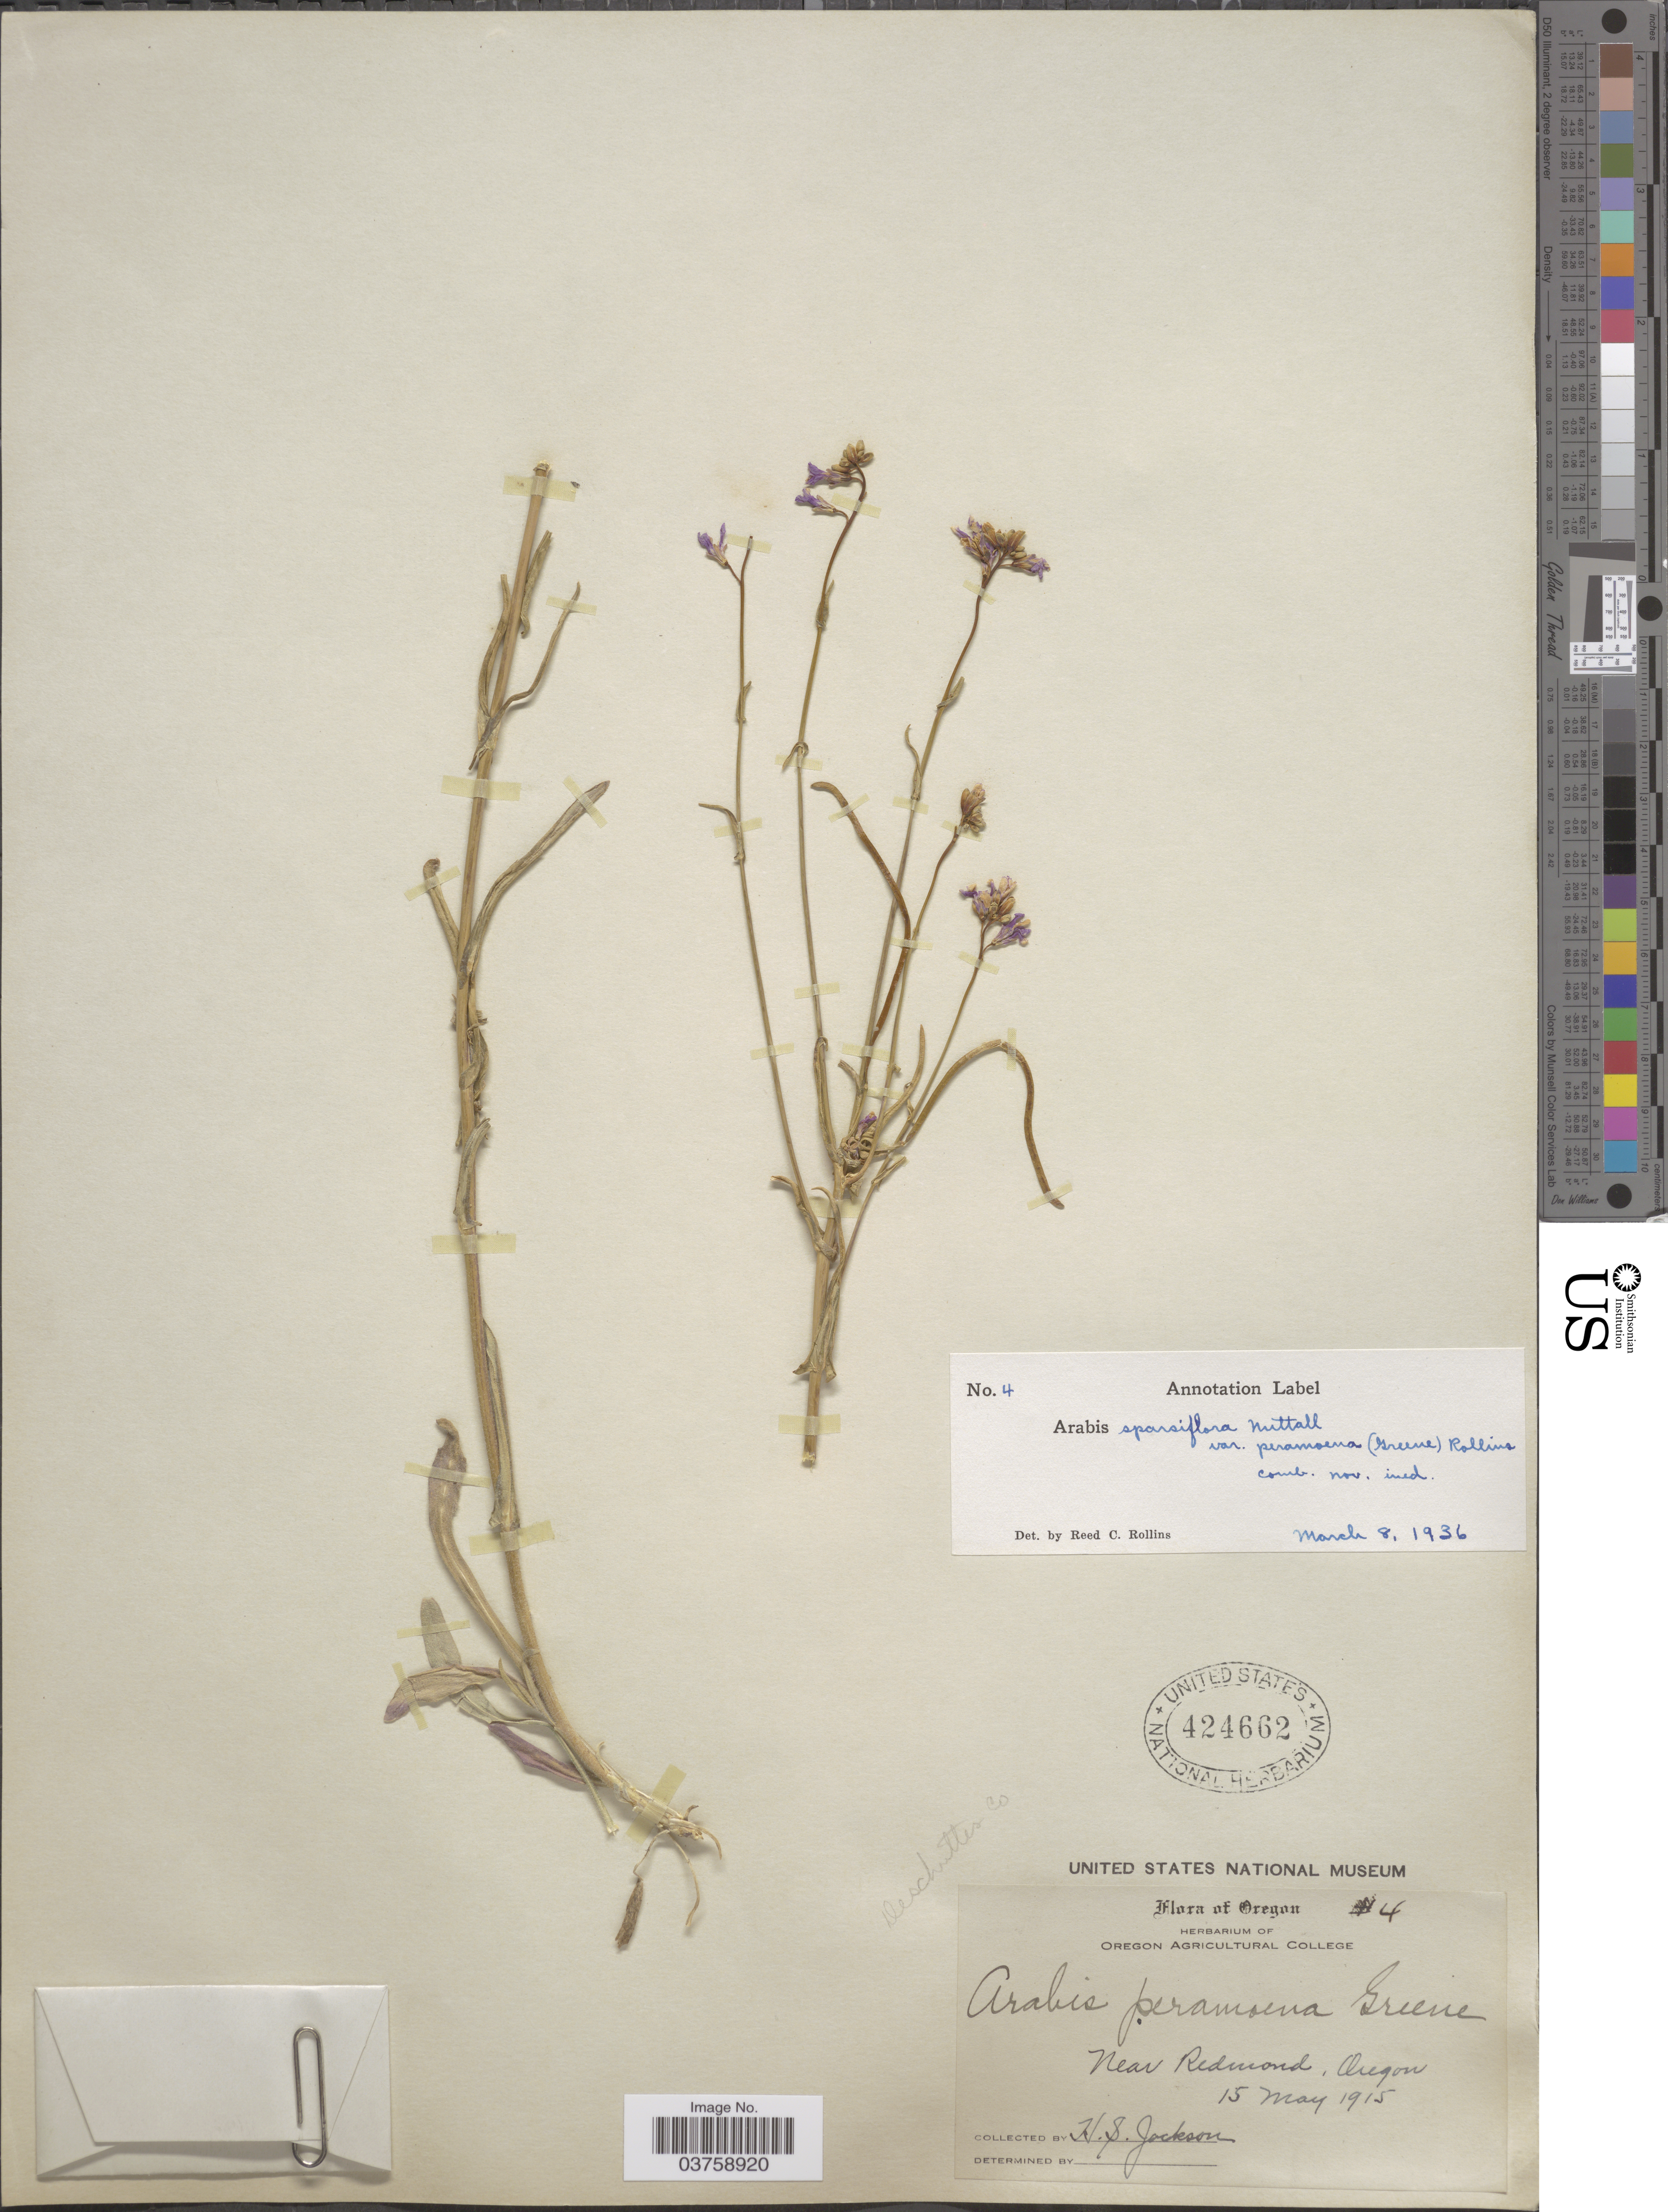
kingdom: Plantae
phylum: Tracheophyta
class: Magnoliopsida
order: Brassicales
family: Brassicaceae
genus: Arabis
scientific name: Arabis sparsiflora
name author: Nutt.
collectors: H. Jackson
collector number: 4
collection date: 1915-05-15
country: United States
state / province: Oregon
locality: Near Redmond. Deschuttes Co.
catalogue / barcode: US 424662